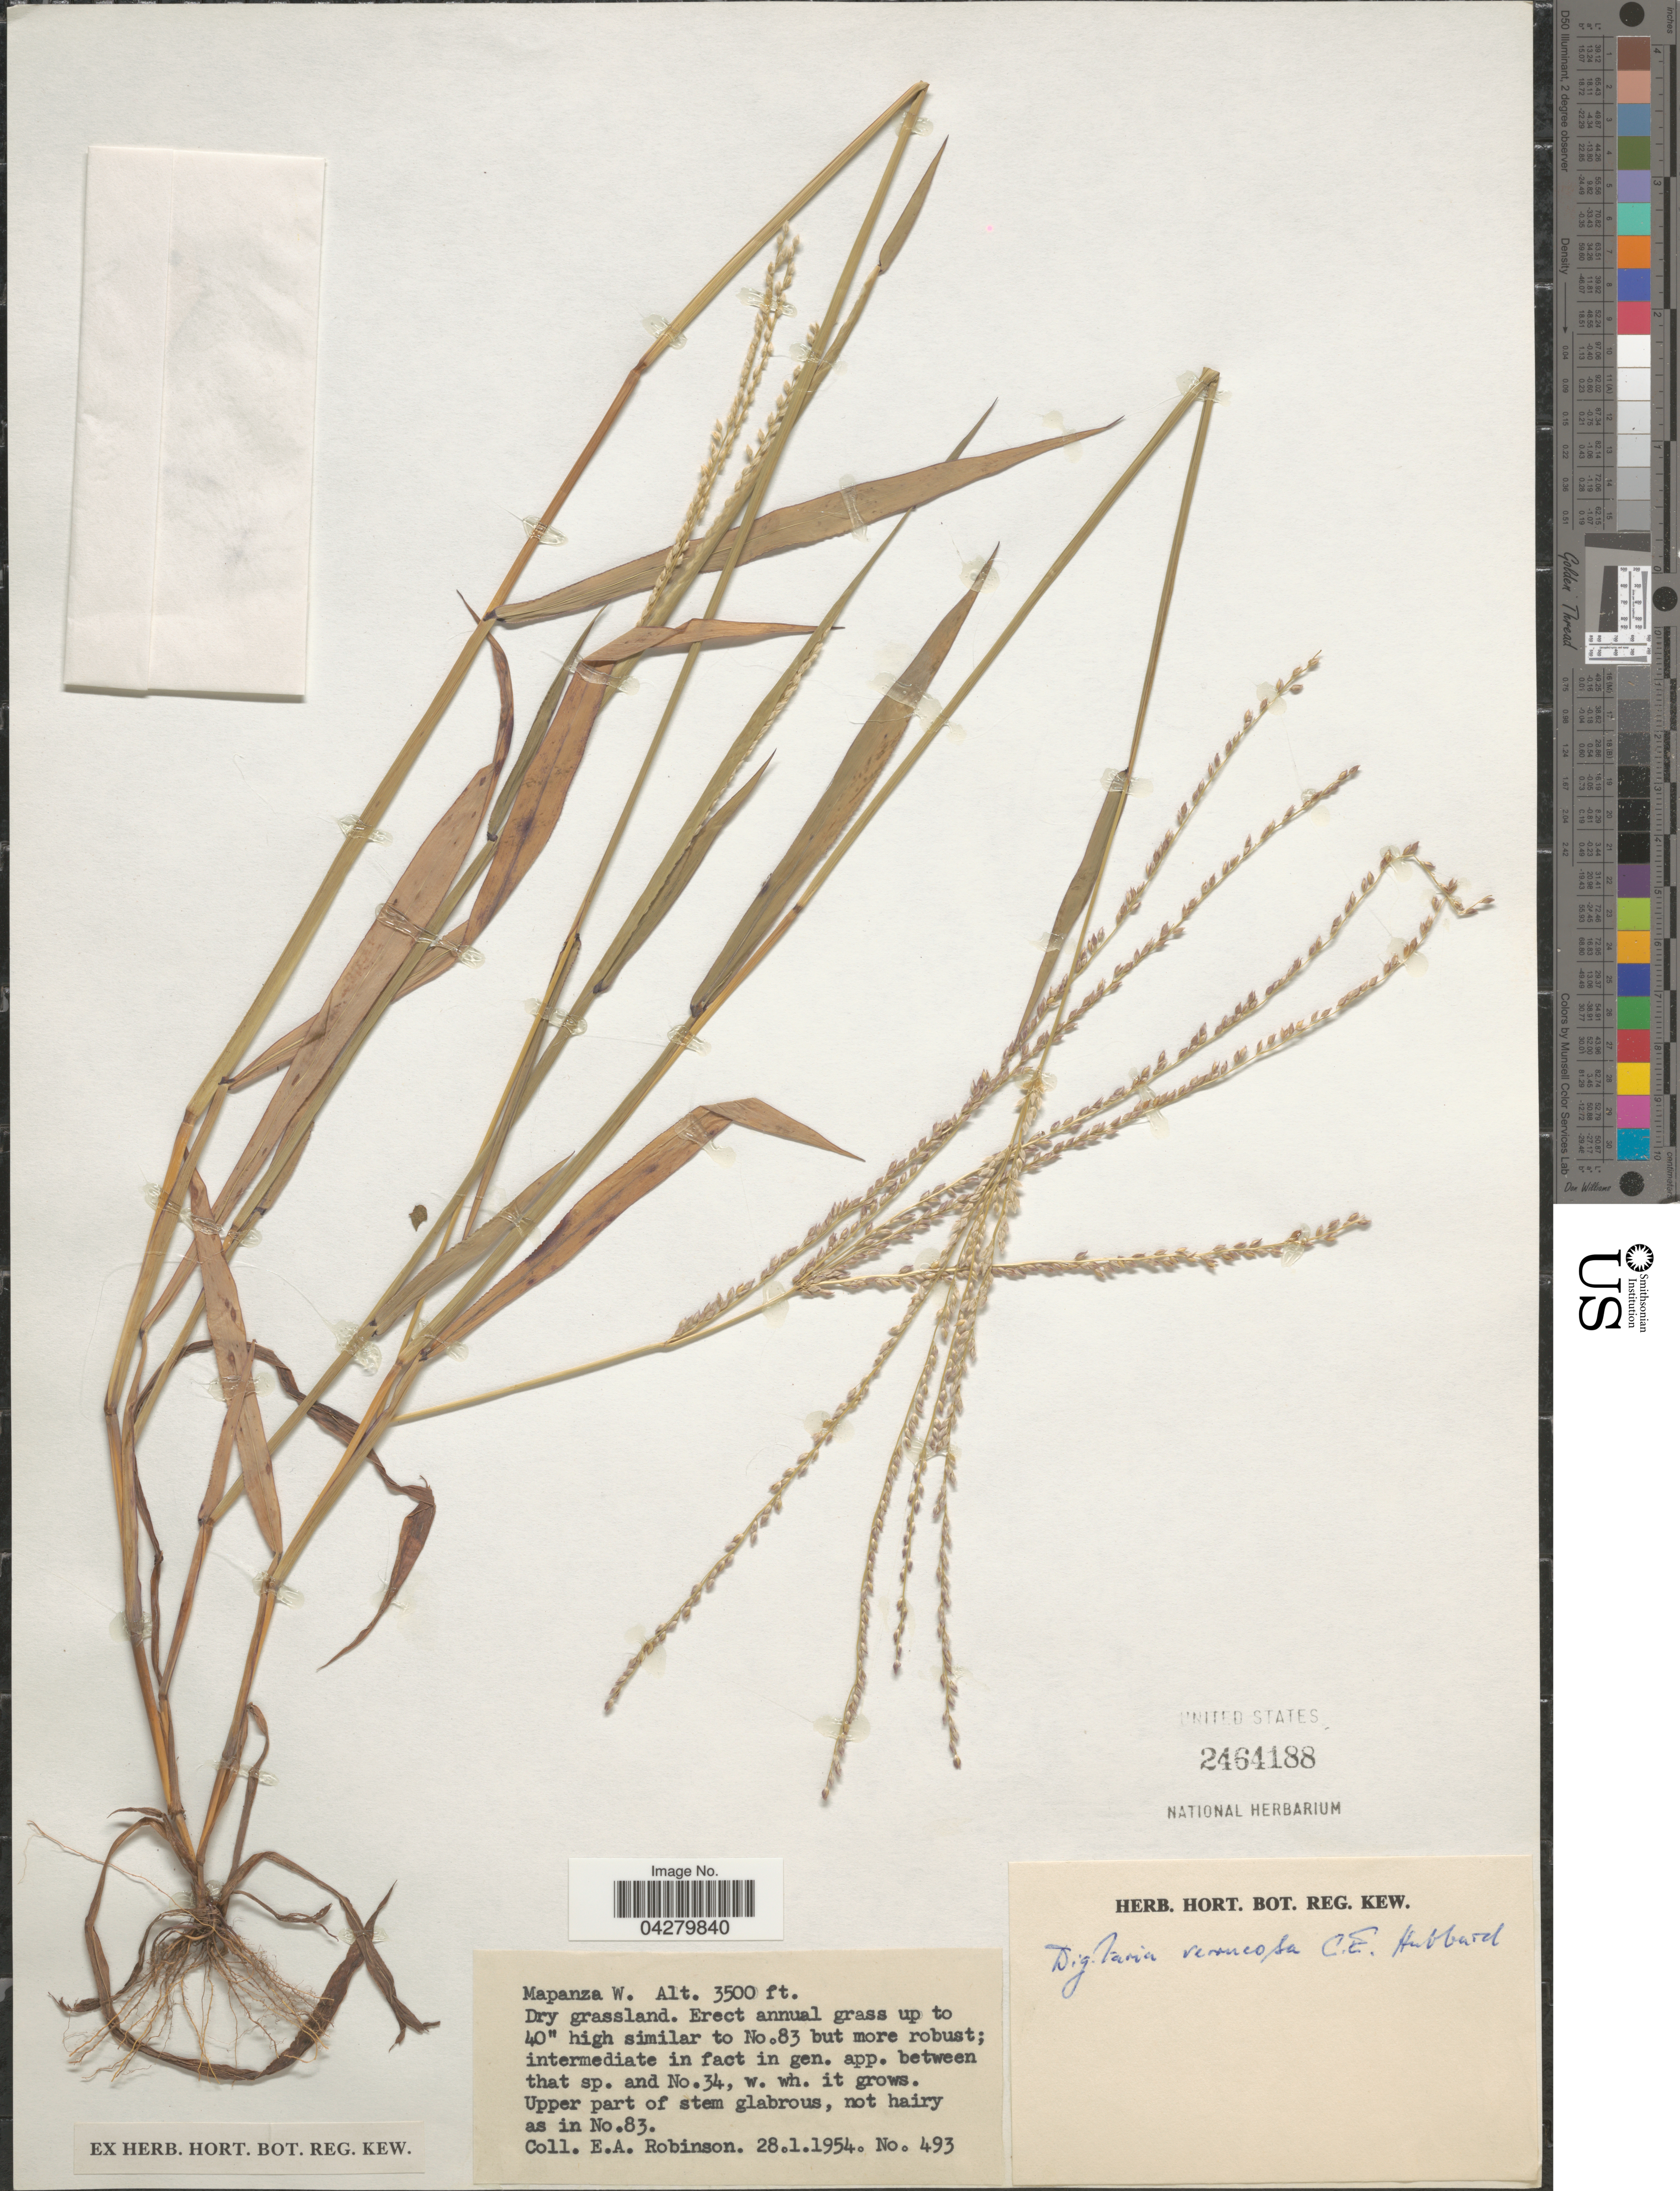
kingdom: Plantae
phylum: Tracheophyta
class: Liliopsida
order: Poales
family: Poaceae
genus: Digitaria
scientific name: Digitaria angolensis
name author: Rendle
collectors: E. A. Robinson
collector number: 493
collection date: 1954-01-28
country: Zambia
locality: Mapanza W.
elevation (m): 1067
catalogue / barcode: US 2464188